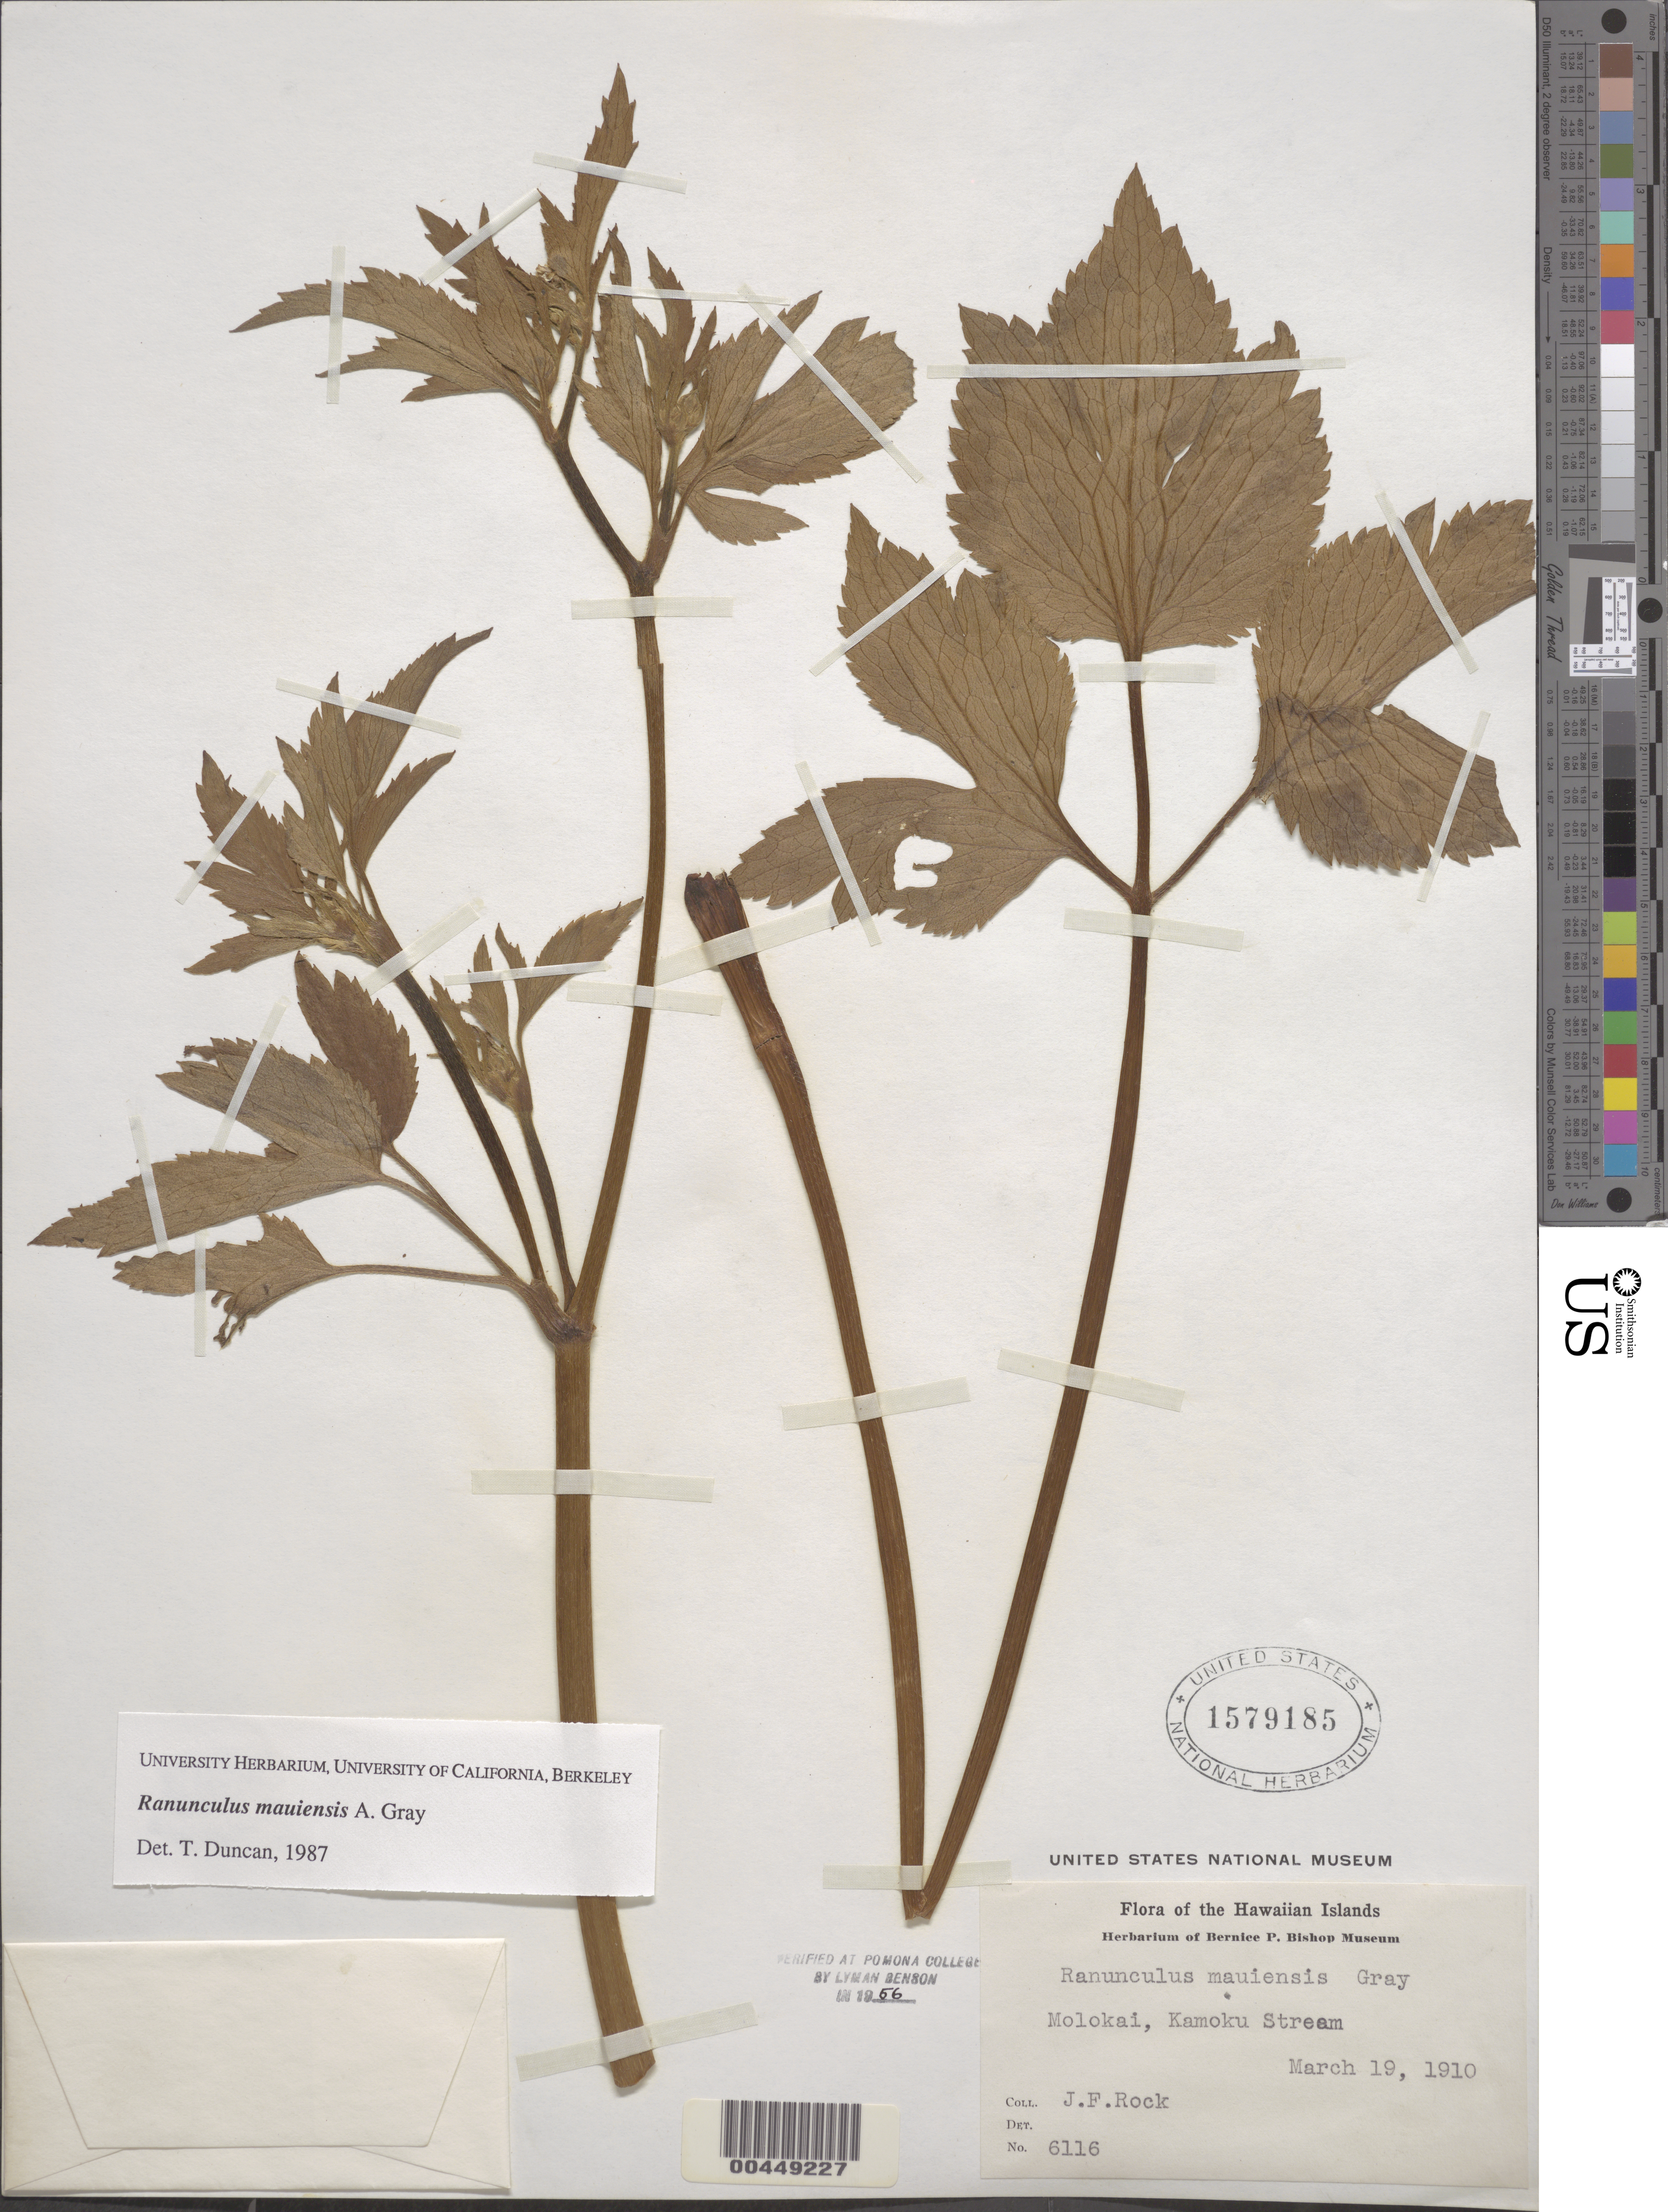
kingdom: Plantae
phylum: Tracheophyta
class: Magnoliopsida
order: Ranunculales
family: Ranunculaceae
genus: Ranunculus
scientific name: Ranunculus mauiensis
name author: A. Gray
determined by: Duncan, T.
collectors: J. F. Rock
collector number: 6116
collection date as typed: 19 Mar 1910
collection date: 1910-03-19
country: United States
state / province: Hawaii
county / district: Maui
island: Moloka'i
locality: Kamoku Stream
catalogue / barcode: US 1579185